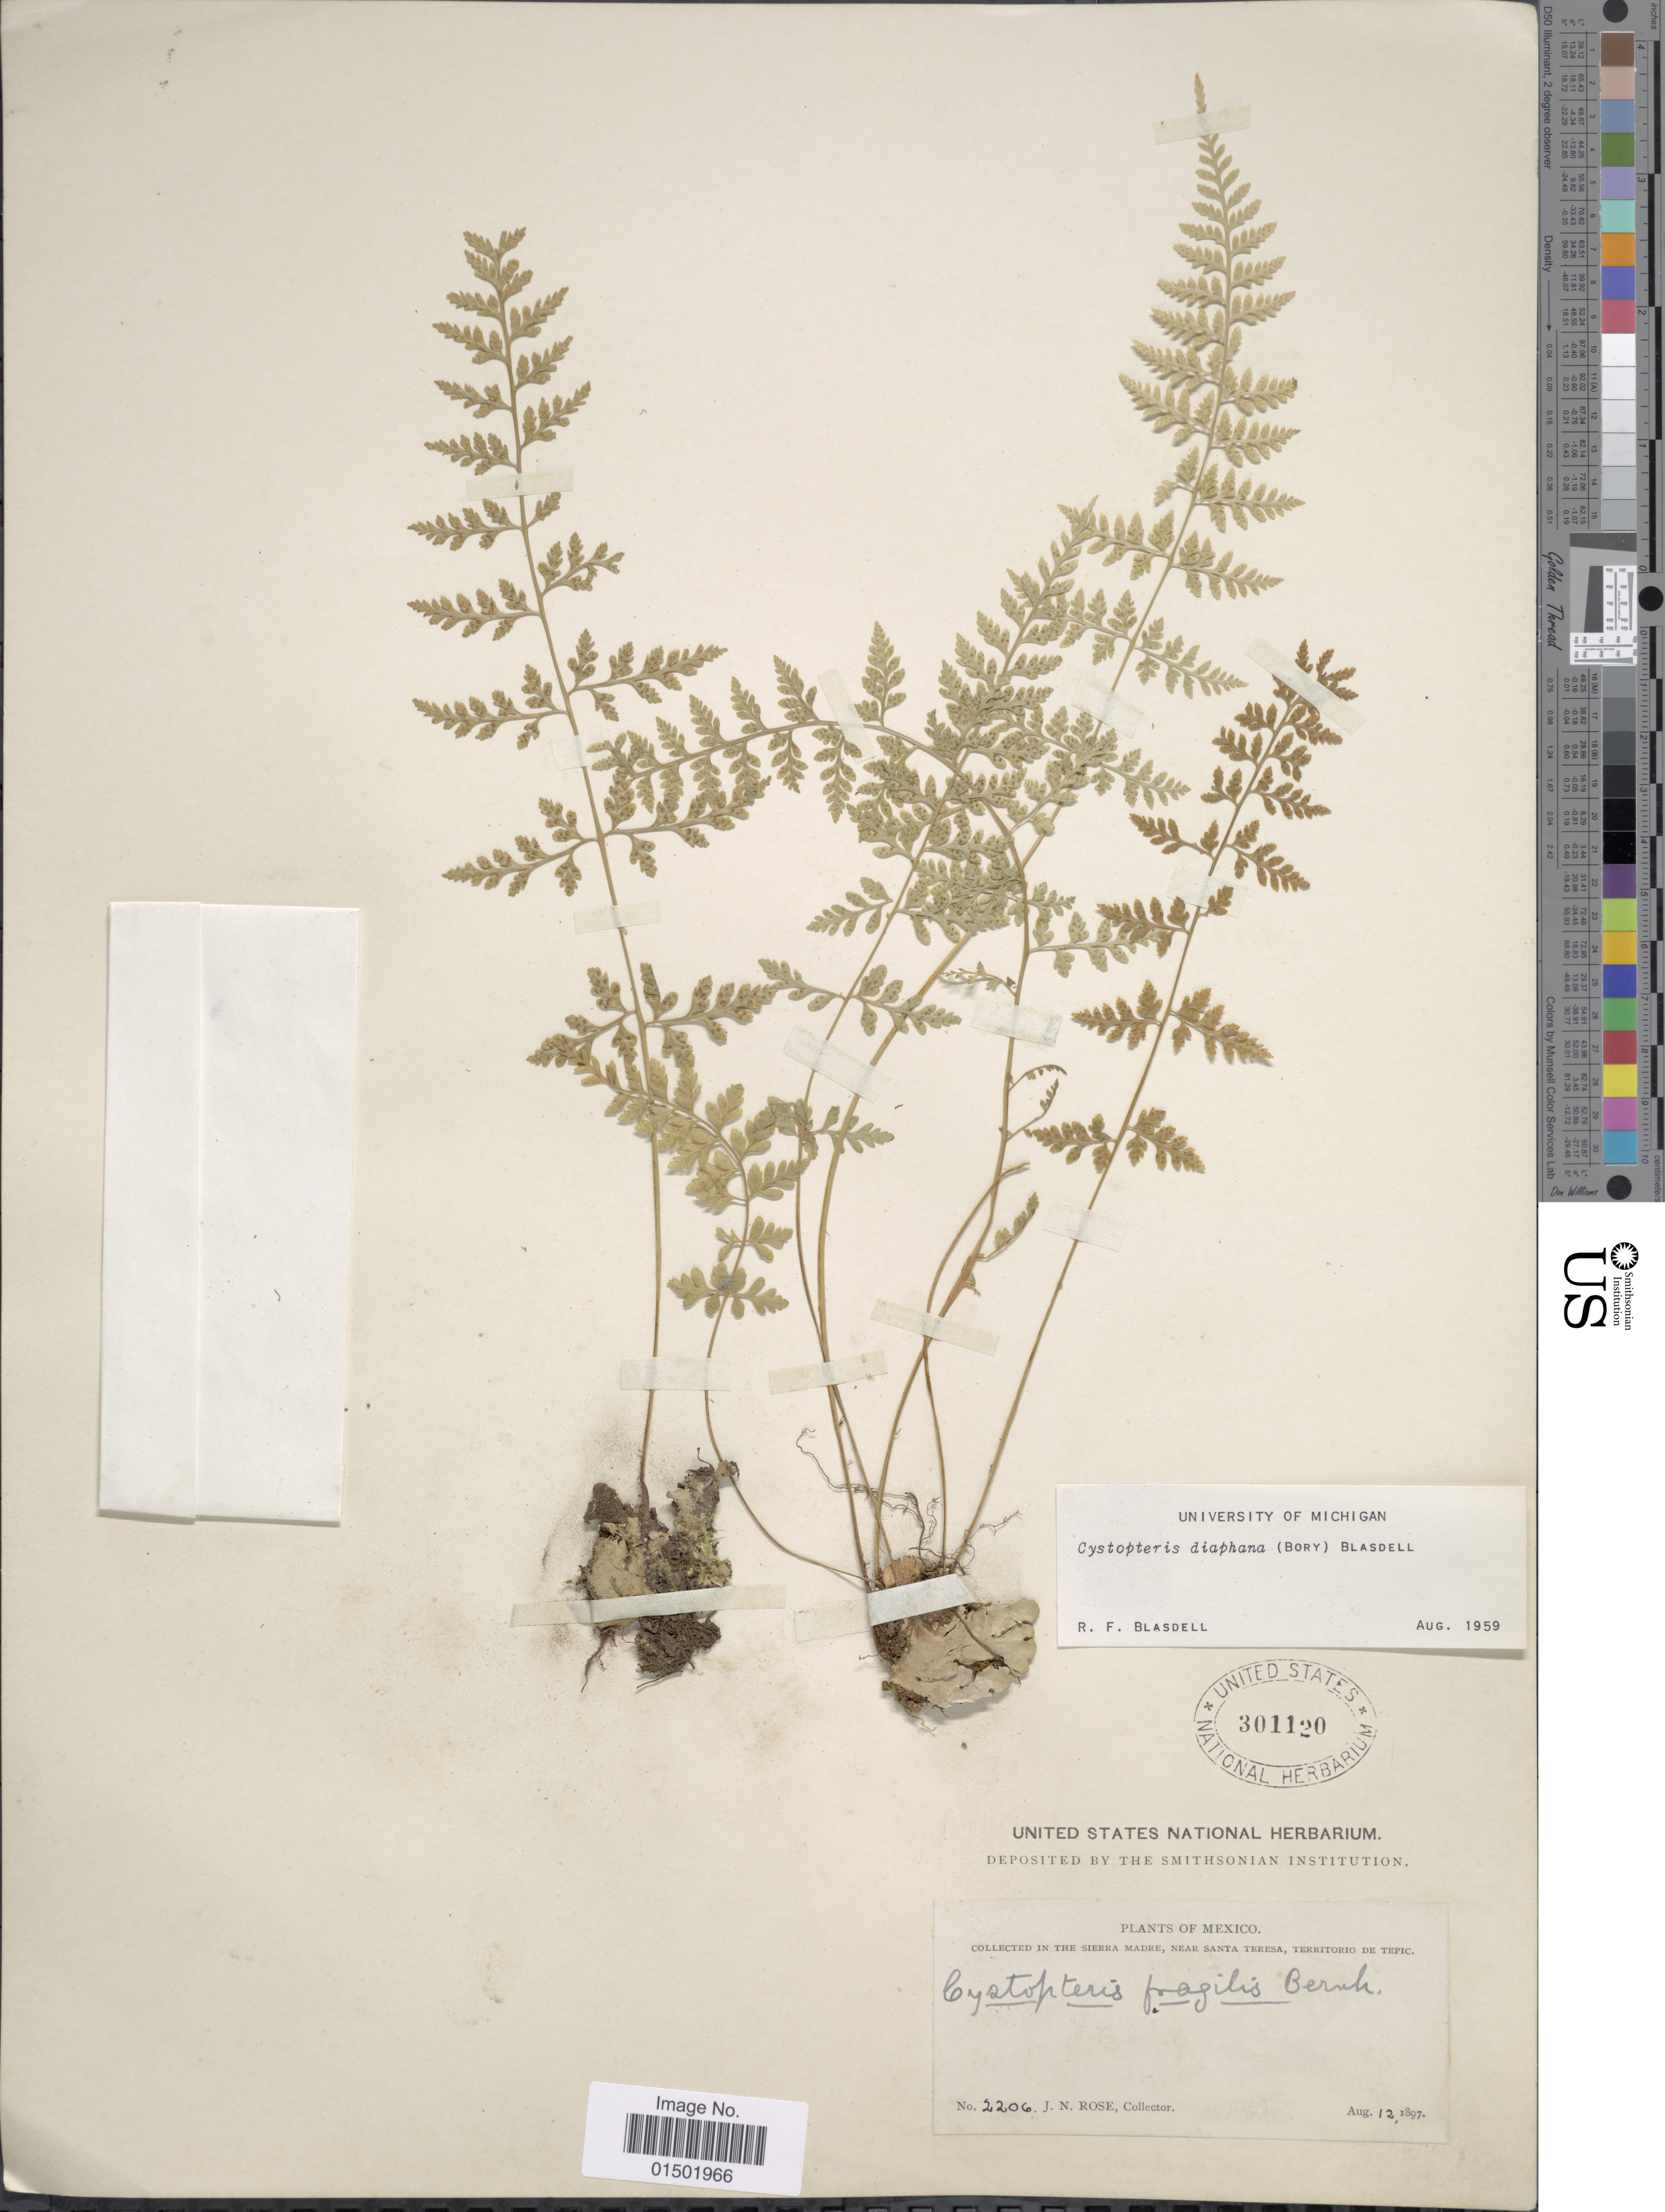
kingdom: Plantae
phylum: Tracheophyta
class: Polypodiopsida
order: Polypodiales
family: Cystopteridaceae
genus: Cystopteris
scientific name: Cystopteris diaphana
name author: (Bory) Blasdell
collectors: J. N. Rose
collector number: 2206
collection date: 1897-08-12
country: Mexico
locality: Sierra Madre, near Santa Teresa, territorio de Tepic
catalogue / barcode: US 301120